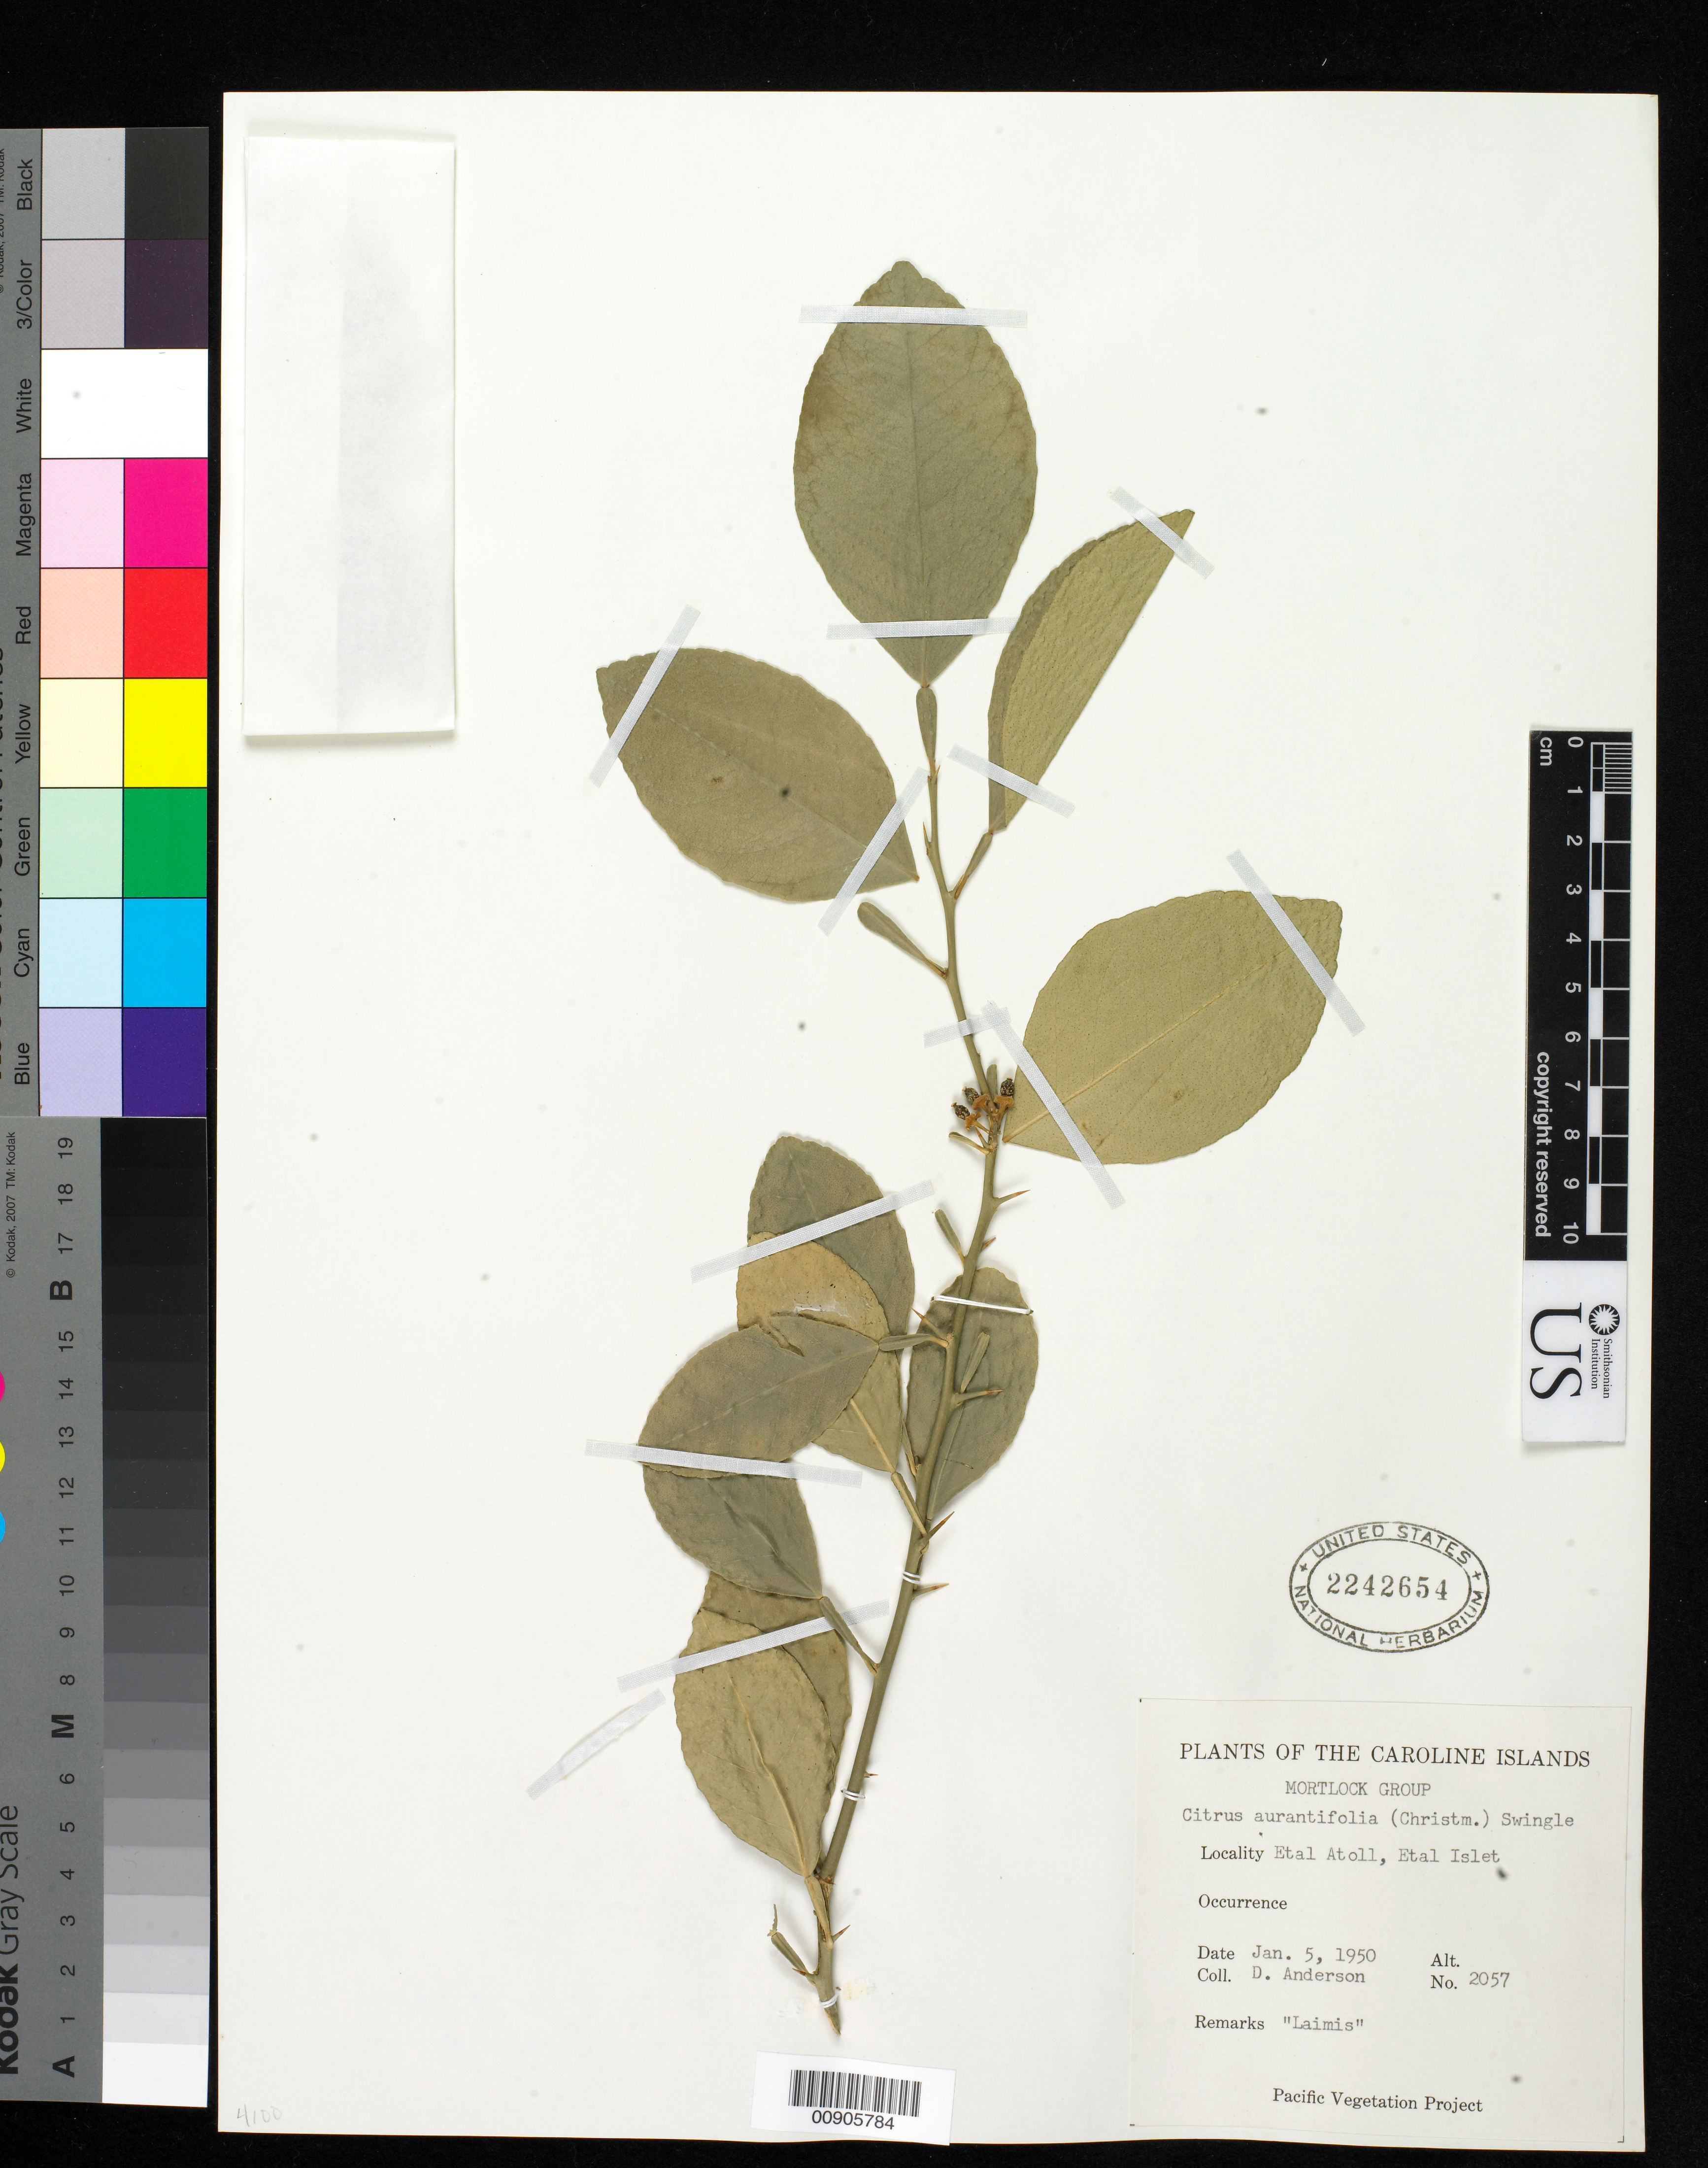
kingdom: Plantae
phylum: Tracheophyta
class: Magnoliopsida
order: Sapindales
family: Rutaceae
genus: Citrus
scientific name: Citrus x aurantifolia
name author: (Christm.) Swingle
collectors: D. Anderson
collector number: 2057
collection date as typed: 05 Jan 1950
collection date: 1950-01-05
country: Micronesia, Federated States of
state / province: Truk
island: Etal Atoll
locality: Etal Islet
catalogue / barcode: US 2242654